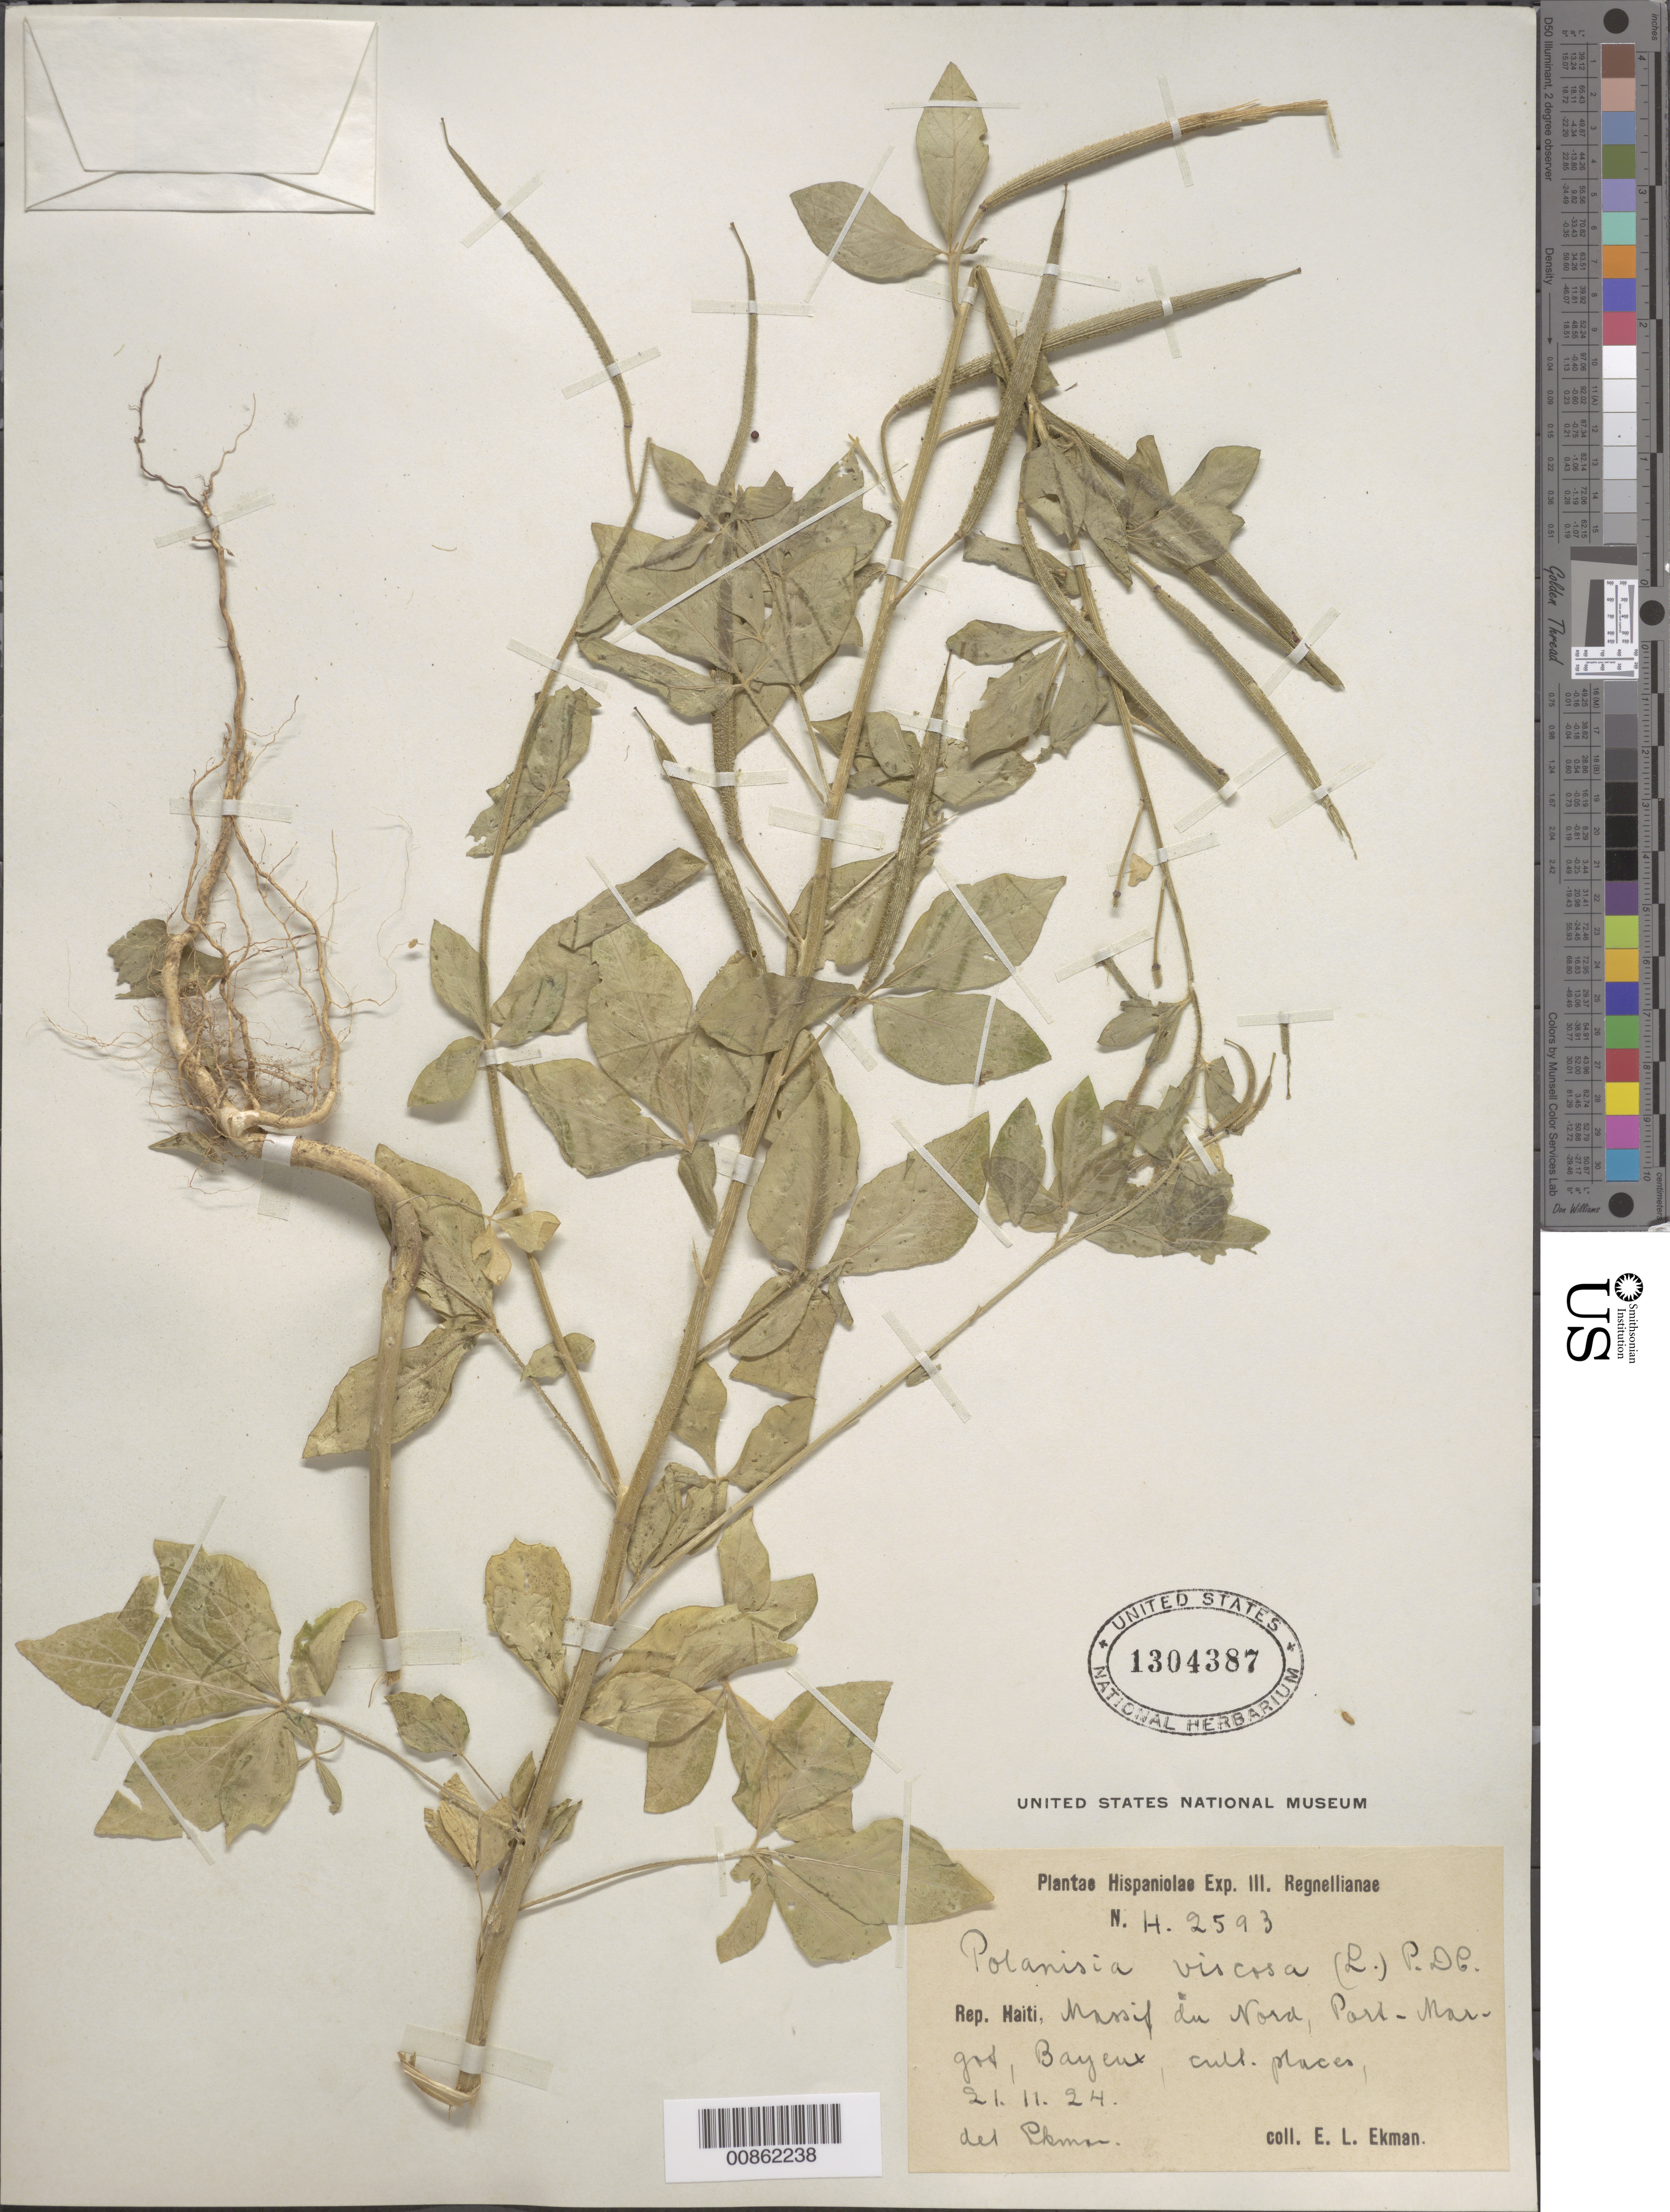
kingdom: Plantae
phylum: Tracheophyta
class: Magnoliopsida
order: Brassicales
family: Cleomaceae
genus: Arivela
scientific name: Arivela viscosa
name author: (L.) Raf.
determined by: Strong, M. T., (US), Smithsonian Institution - National Museum of Natural History (UNITED STATES)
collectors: E. L. Ekman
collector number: H 2593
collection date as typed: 21 Nov 1924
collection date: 1924-11-21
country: Haiti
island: Hispaniola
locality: Massif du Nord, Port-Margot, Bayeux.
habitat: Cultivated places.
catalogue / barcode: US 1304387